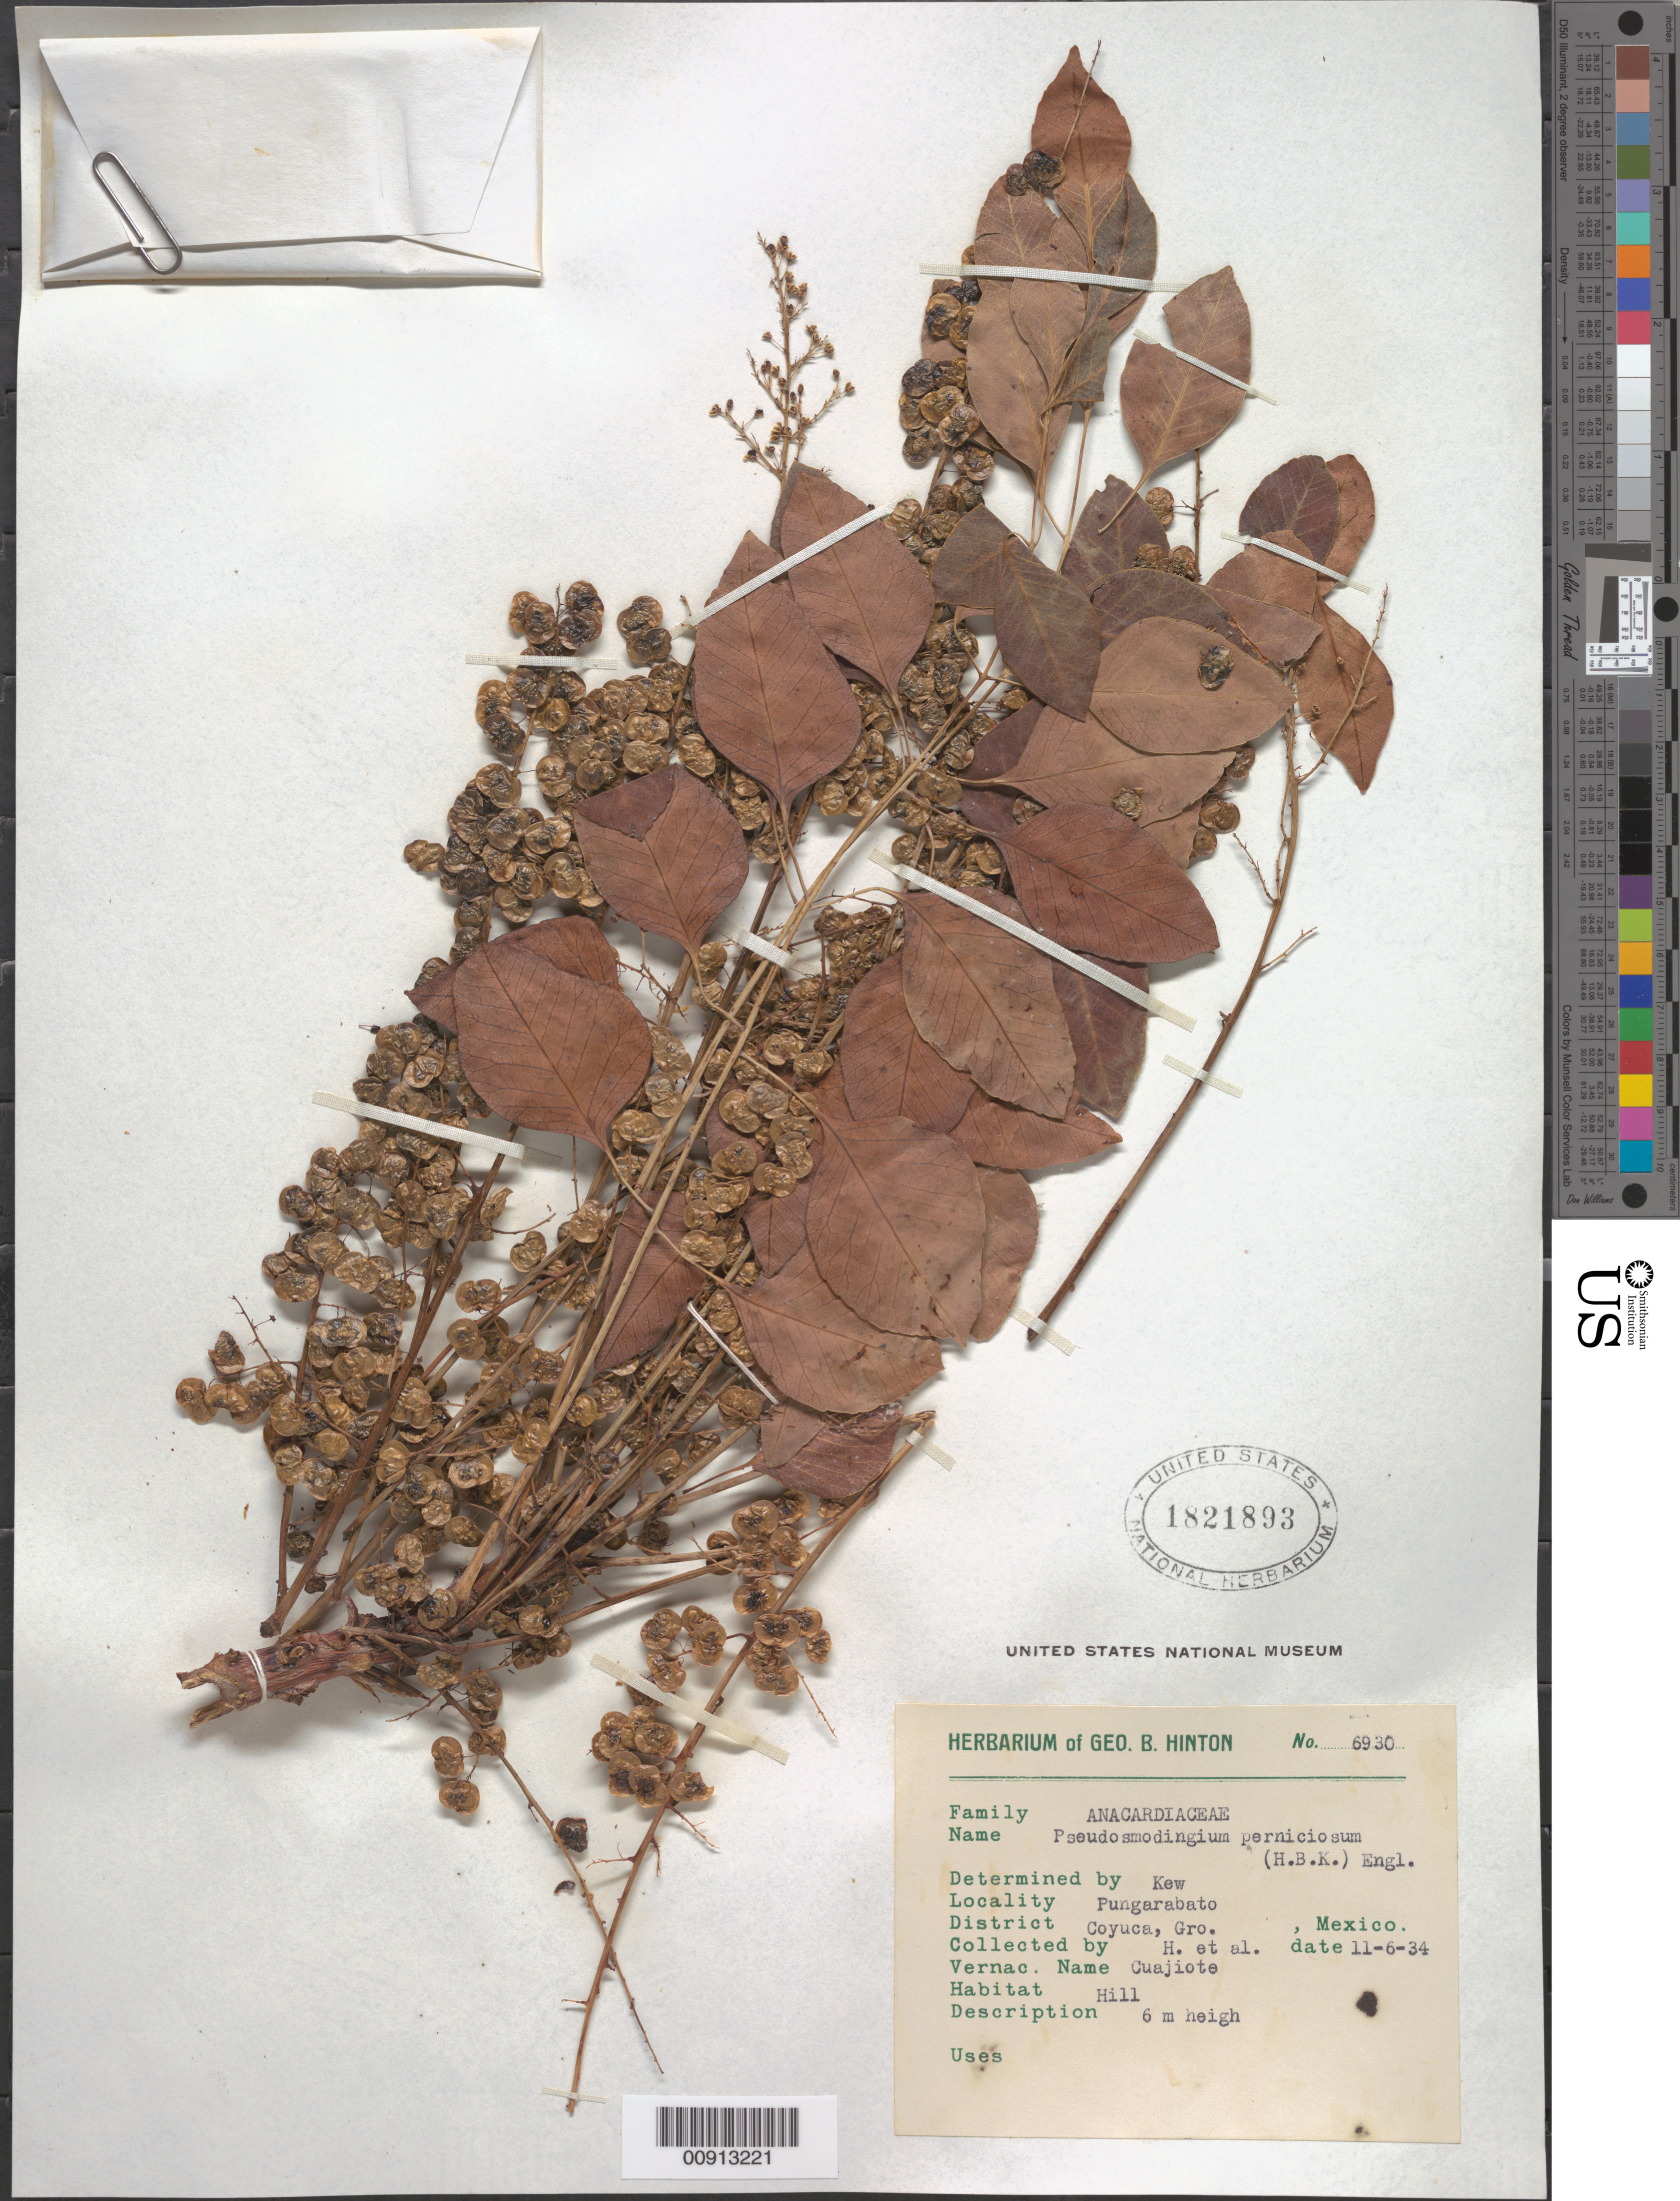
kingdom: Plantae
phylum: Tracheophyta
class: Magnoliopsida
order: Sapindales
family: Anacardiaceae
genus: Pseudosmodingium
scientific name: Pseudosmodingium perniciosum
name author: (Kunth) Engl.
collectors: G. B. Hinton & et al.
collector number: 6930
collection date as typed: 06 Nov 1934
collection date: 1934-11-06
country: Mexico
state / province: Guerrero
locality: Pungarabato, District Coyuca, Guerrero.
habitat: Hill.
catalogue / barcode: US 1821893